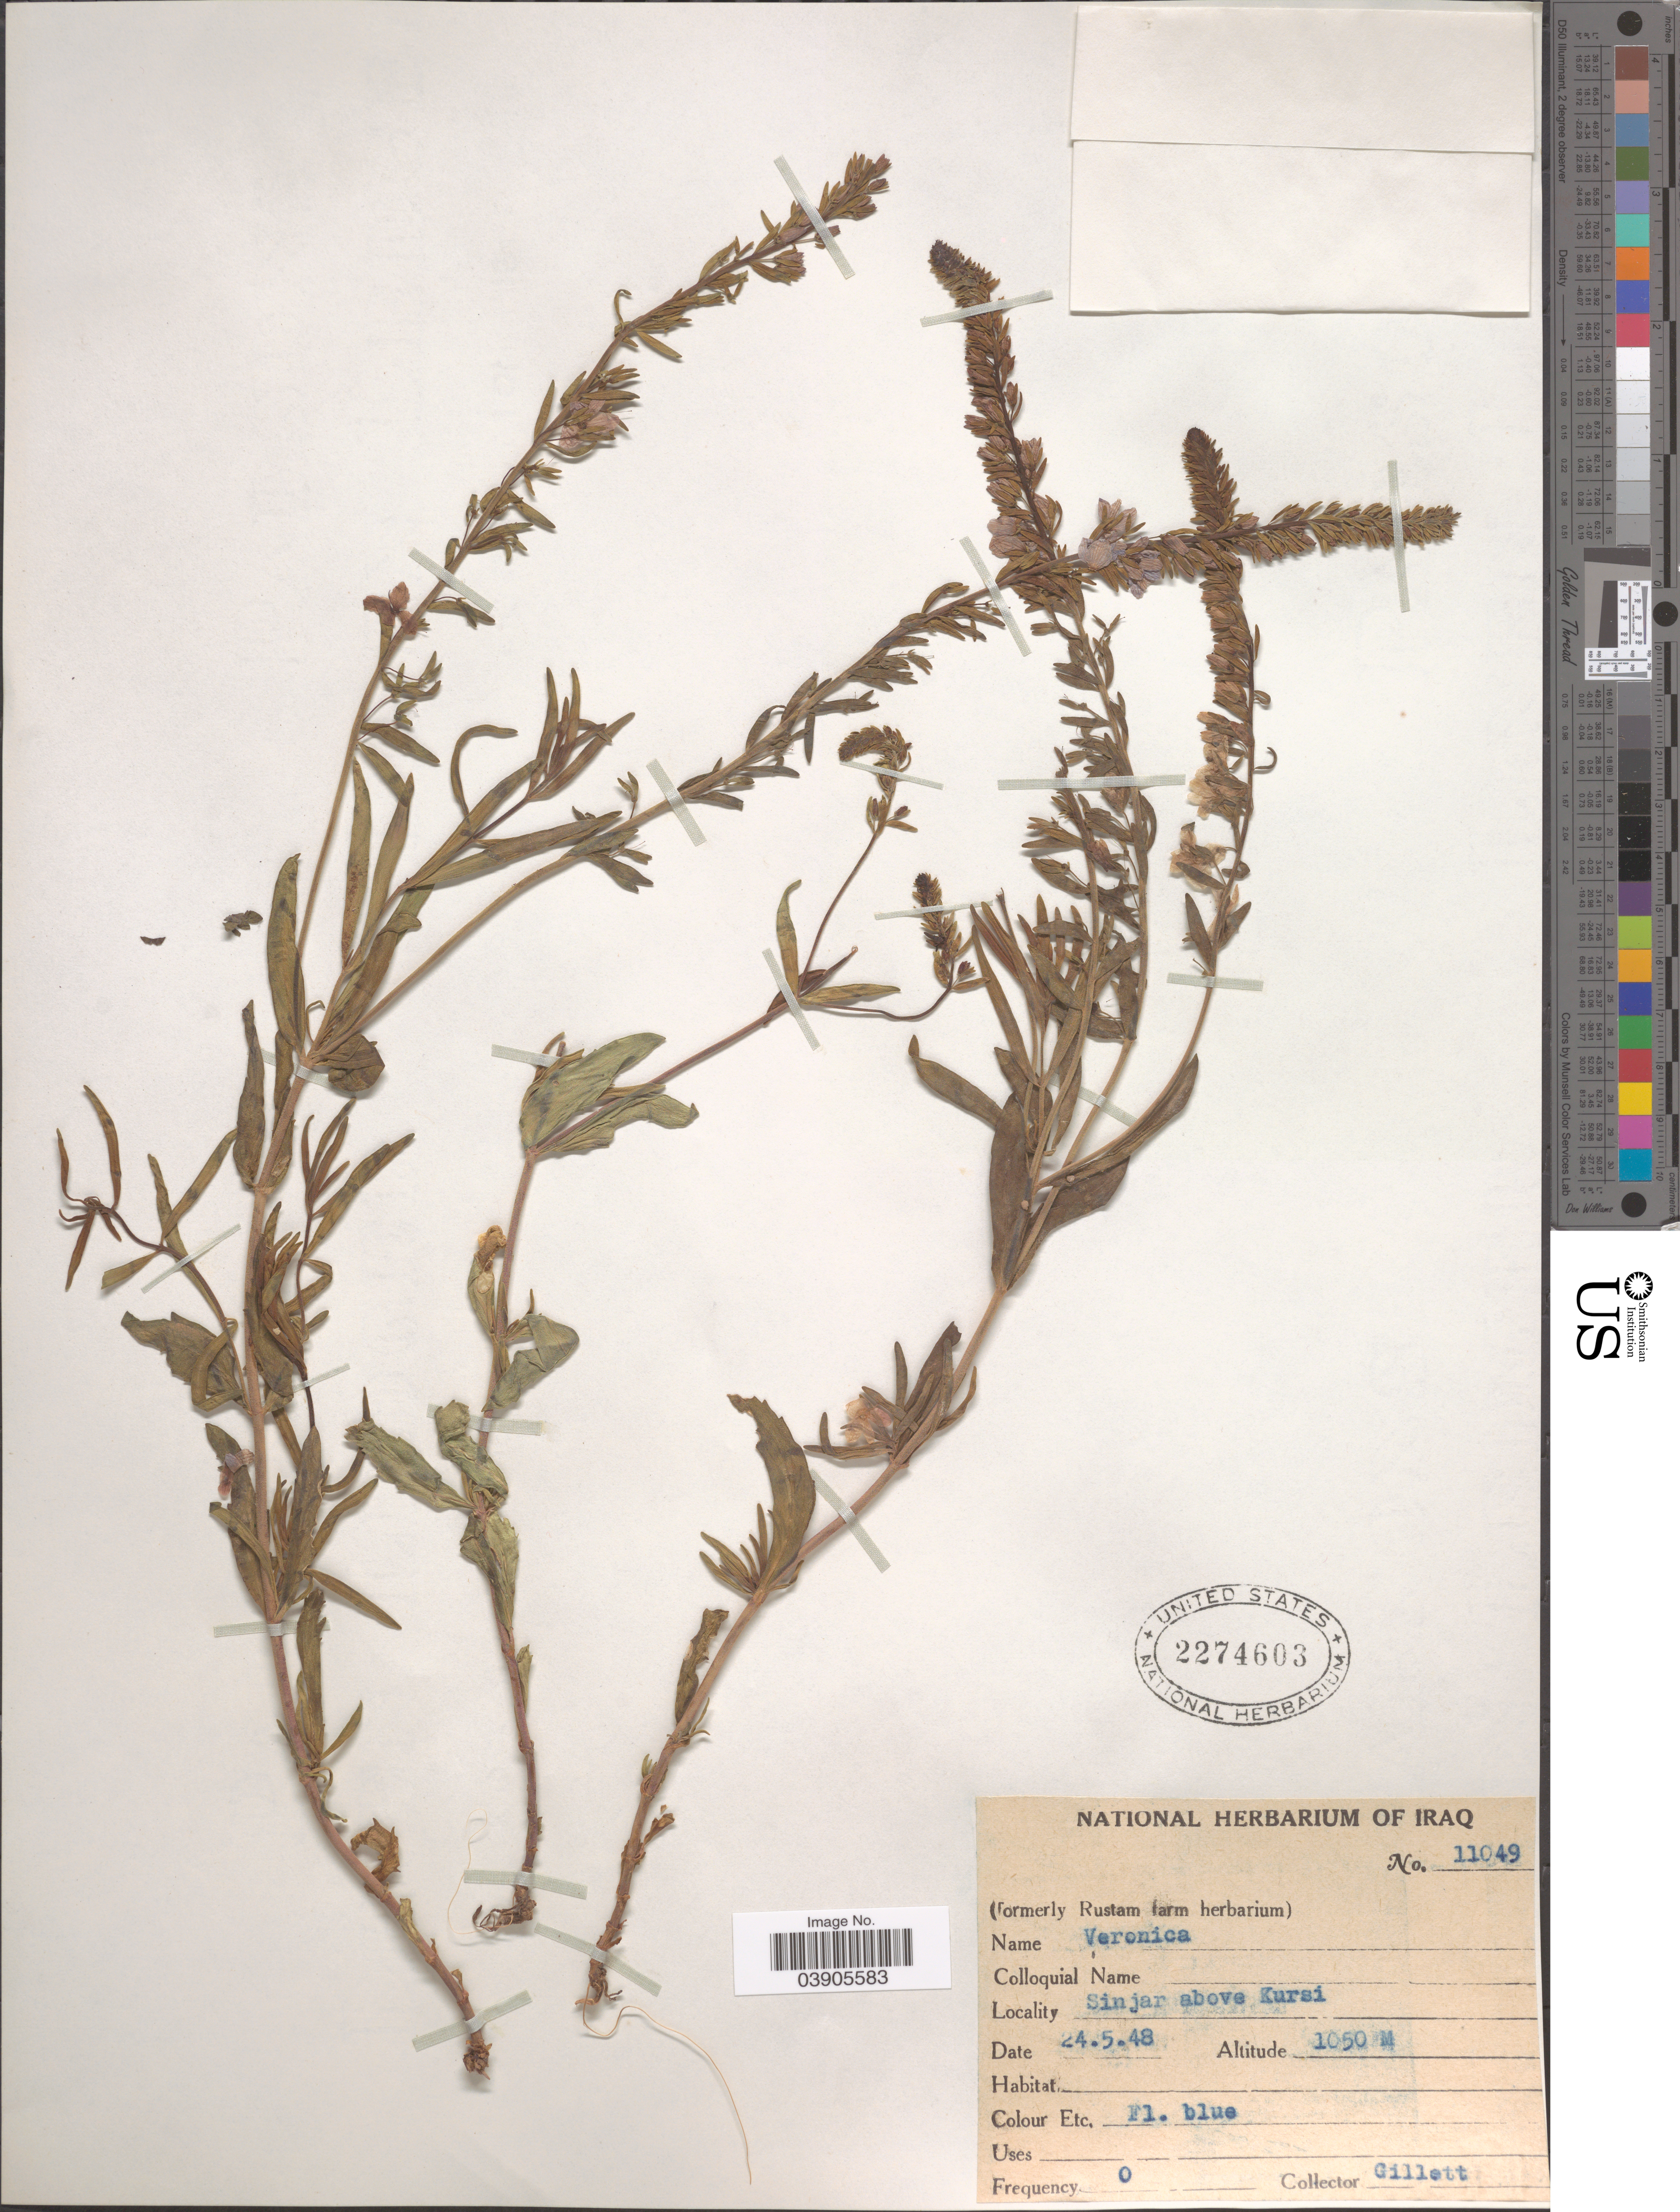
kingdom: Plantae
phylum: Tracheophyta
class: Magnoliopsida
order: Lamiales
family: Plantaginaceae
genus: Veronica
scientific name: Veronica orientalis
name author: Mill.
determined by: Albach, Dirk C.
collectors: Gillett, --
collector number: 11049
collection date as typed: Transcribed d/m/y: 24/5/48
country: Iraq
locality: Sinjar above Kursi.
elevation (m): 1050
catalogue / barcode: US 2274603